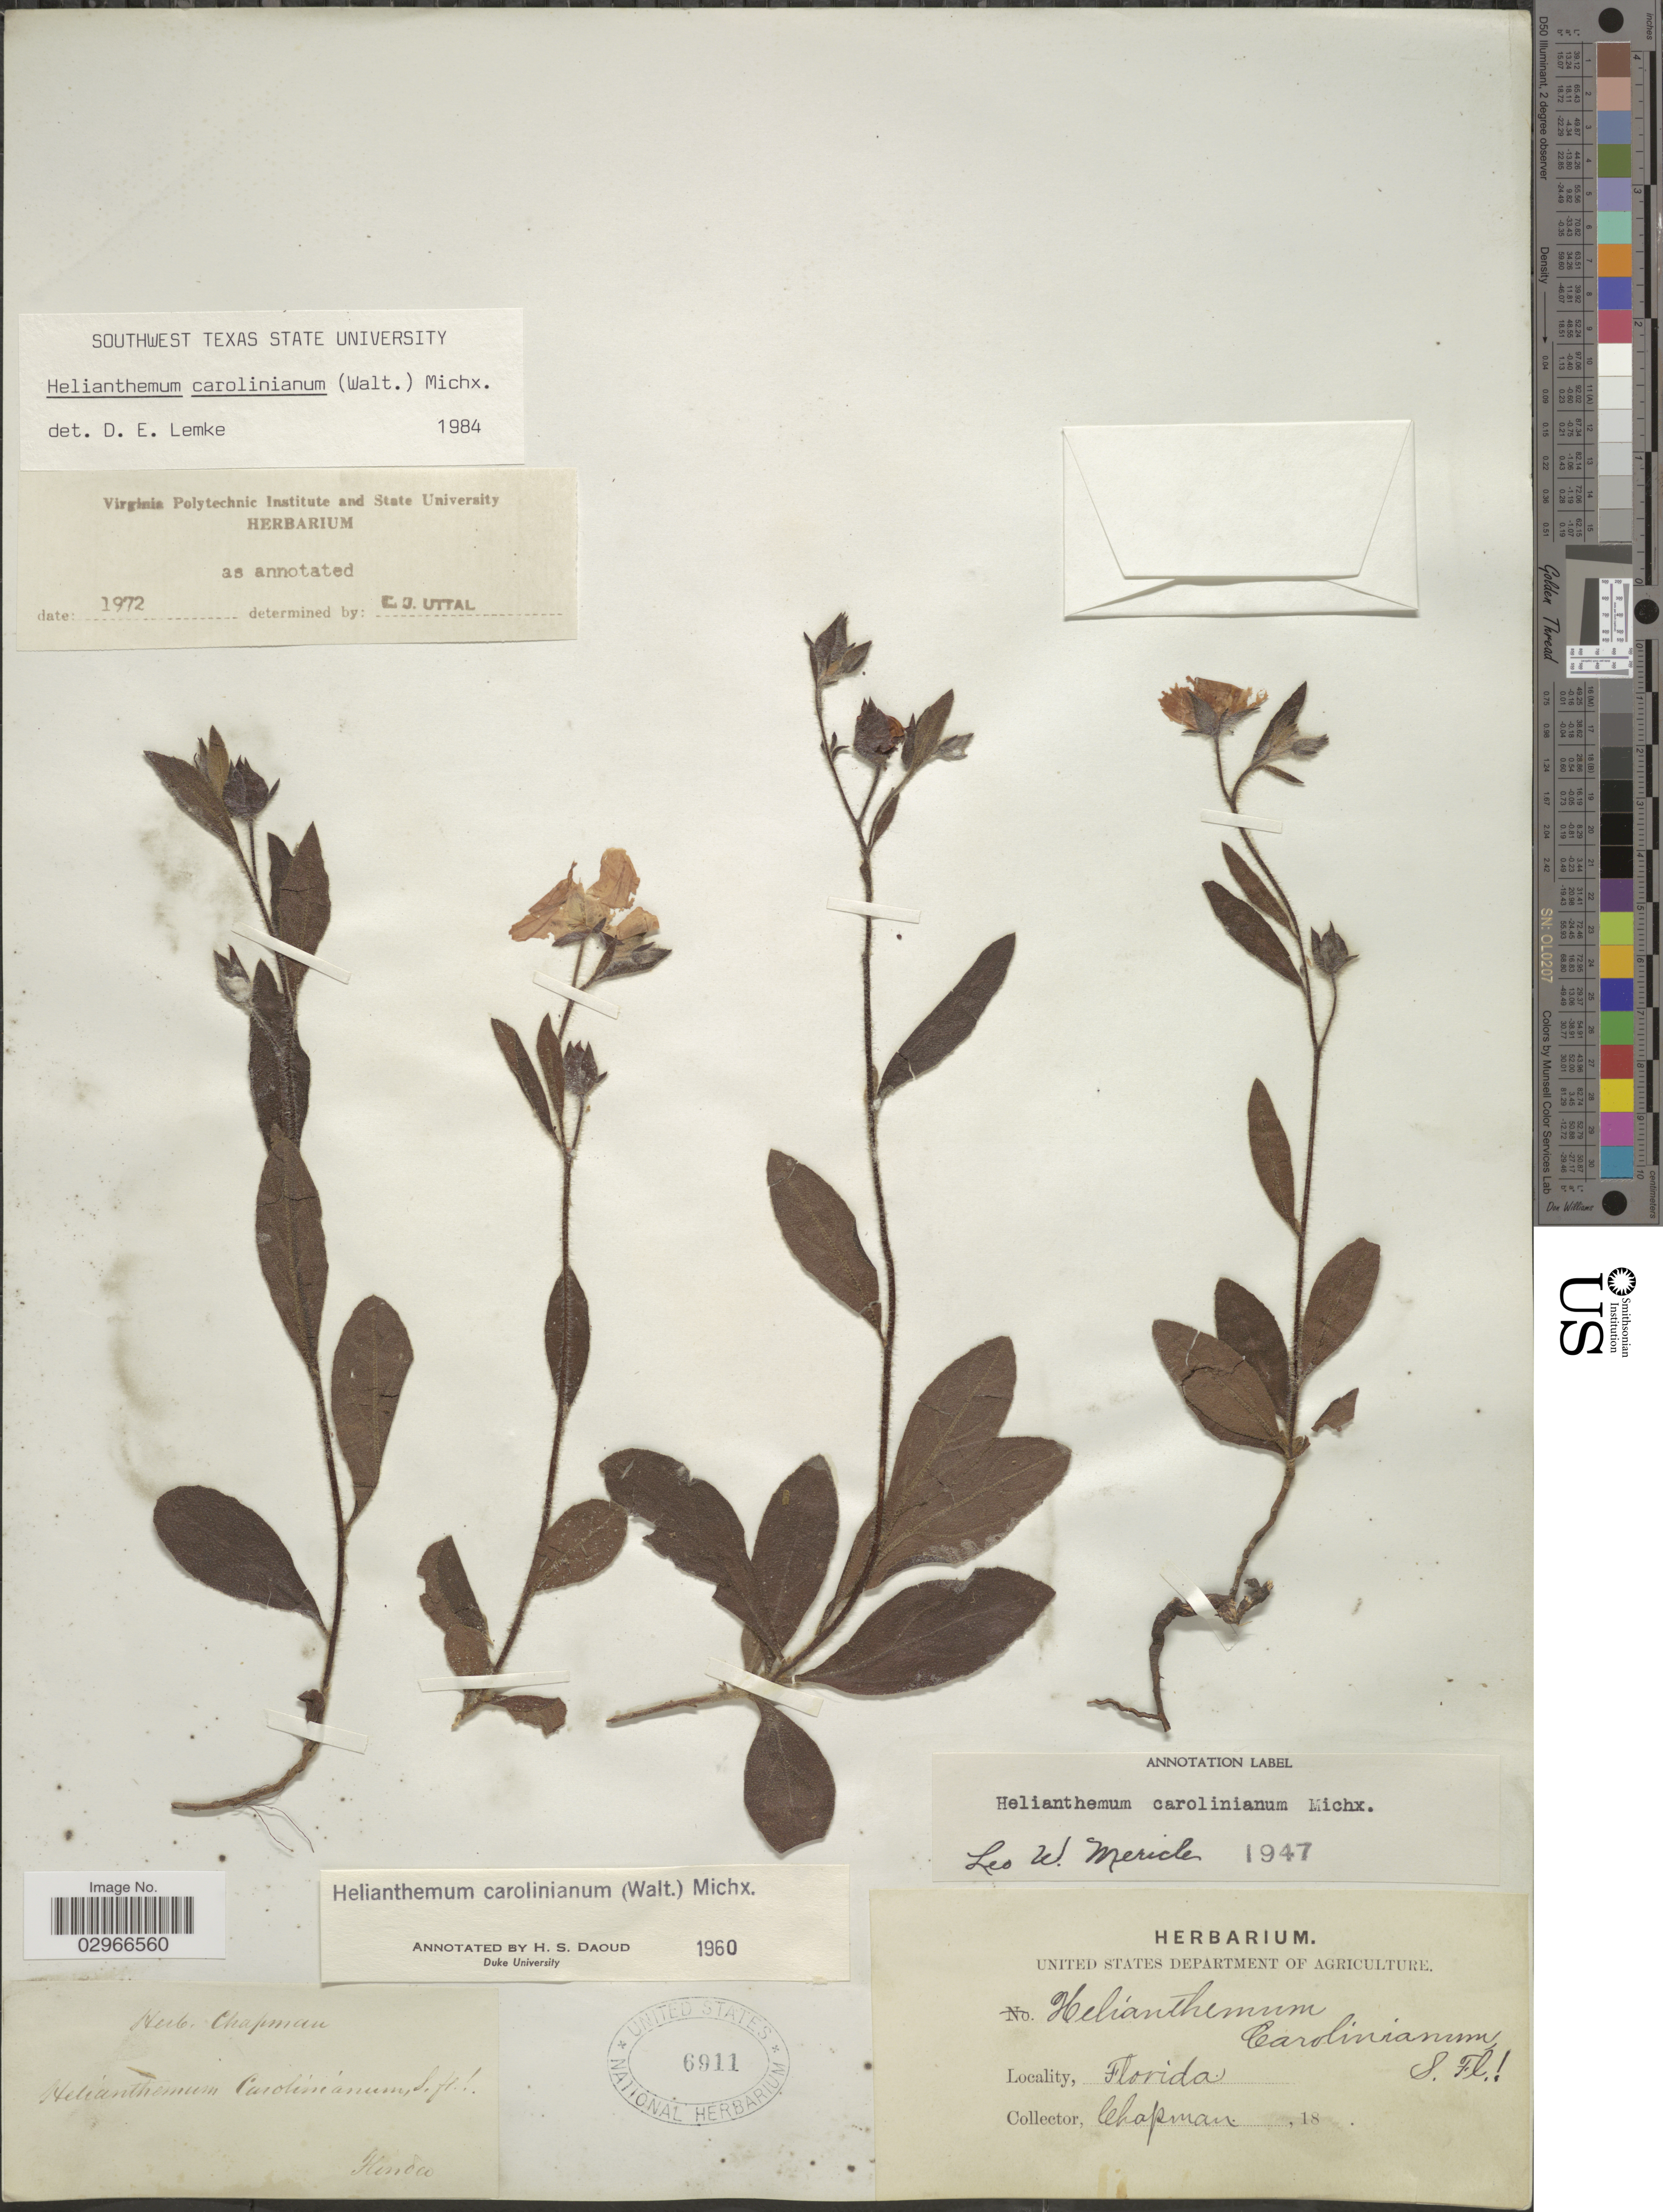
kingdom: Plantae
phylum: Tracheophyta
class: Magnoliopsida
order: Malvales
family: Cistaceae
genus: Helianthemum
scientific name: Helianthemum carolinianum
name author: (Walter) Michx.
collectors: A. Chapman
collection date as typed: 18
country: United States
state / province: Florida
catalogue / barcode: US 6911